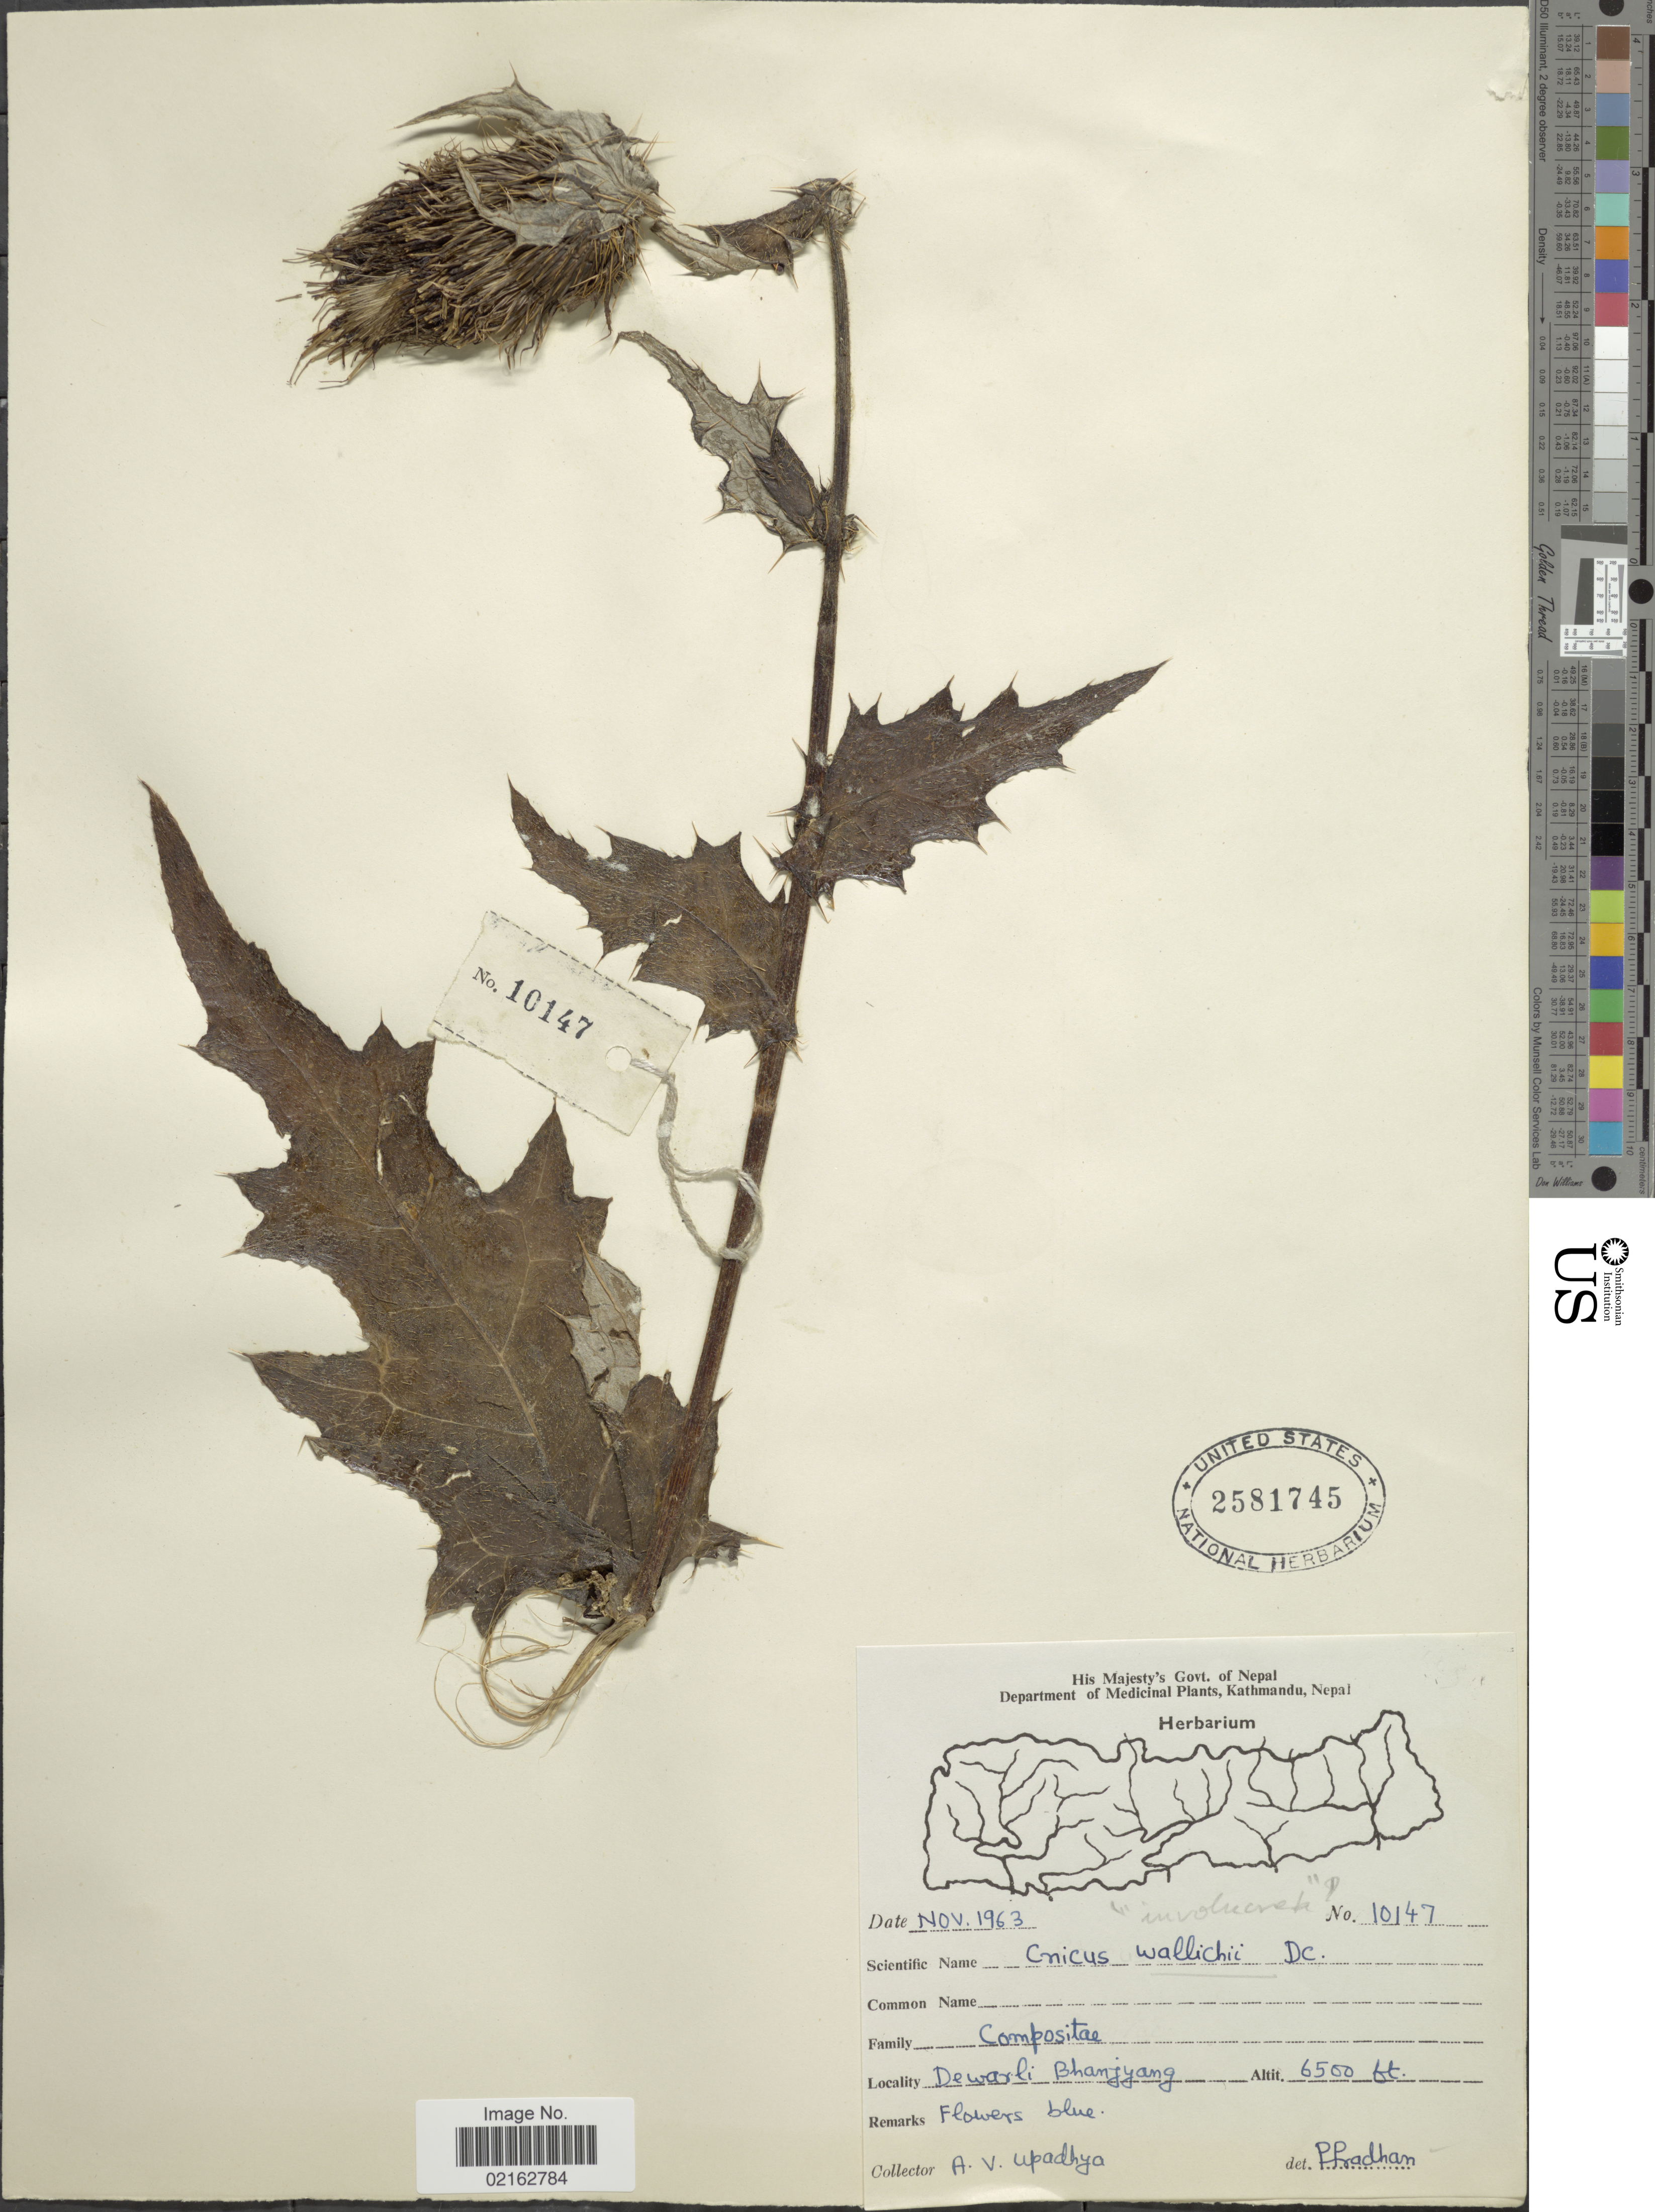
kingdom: Plantae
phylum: Tracheophyta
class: Magnoliopsida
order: Asterales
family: Asteraceae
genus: Cirsium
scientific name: Cirsium verutum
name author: (D. Don) Spreng.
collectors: A. Upadhya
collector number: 10147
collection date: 1963-11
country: Nepal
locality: Department of Medicinal, Kathmandu, Nepal. Dewarli Bhanjyang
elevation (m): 1981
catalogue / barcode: US 2581745